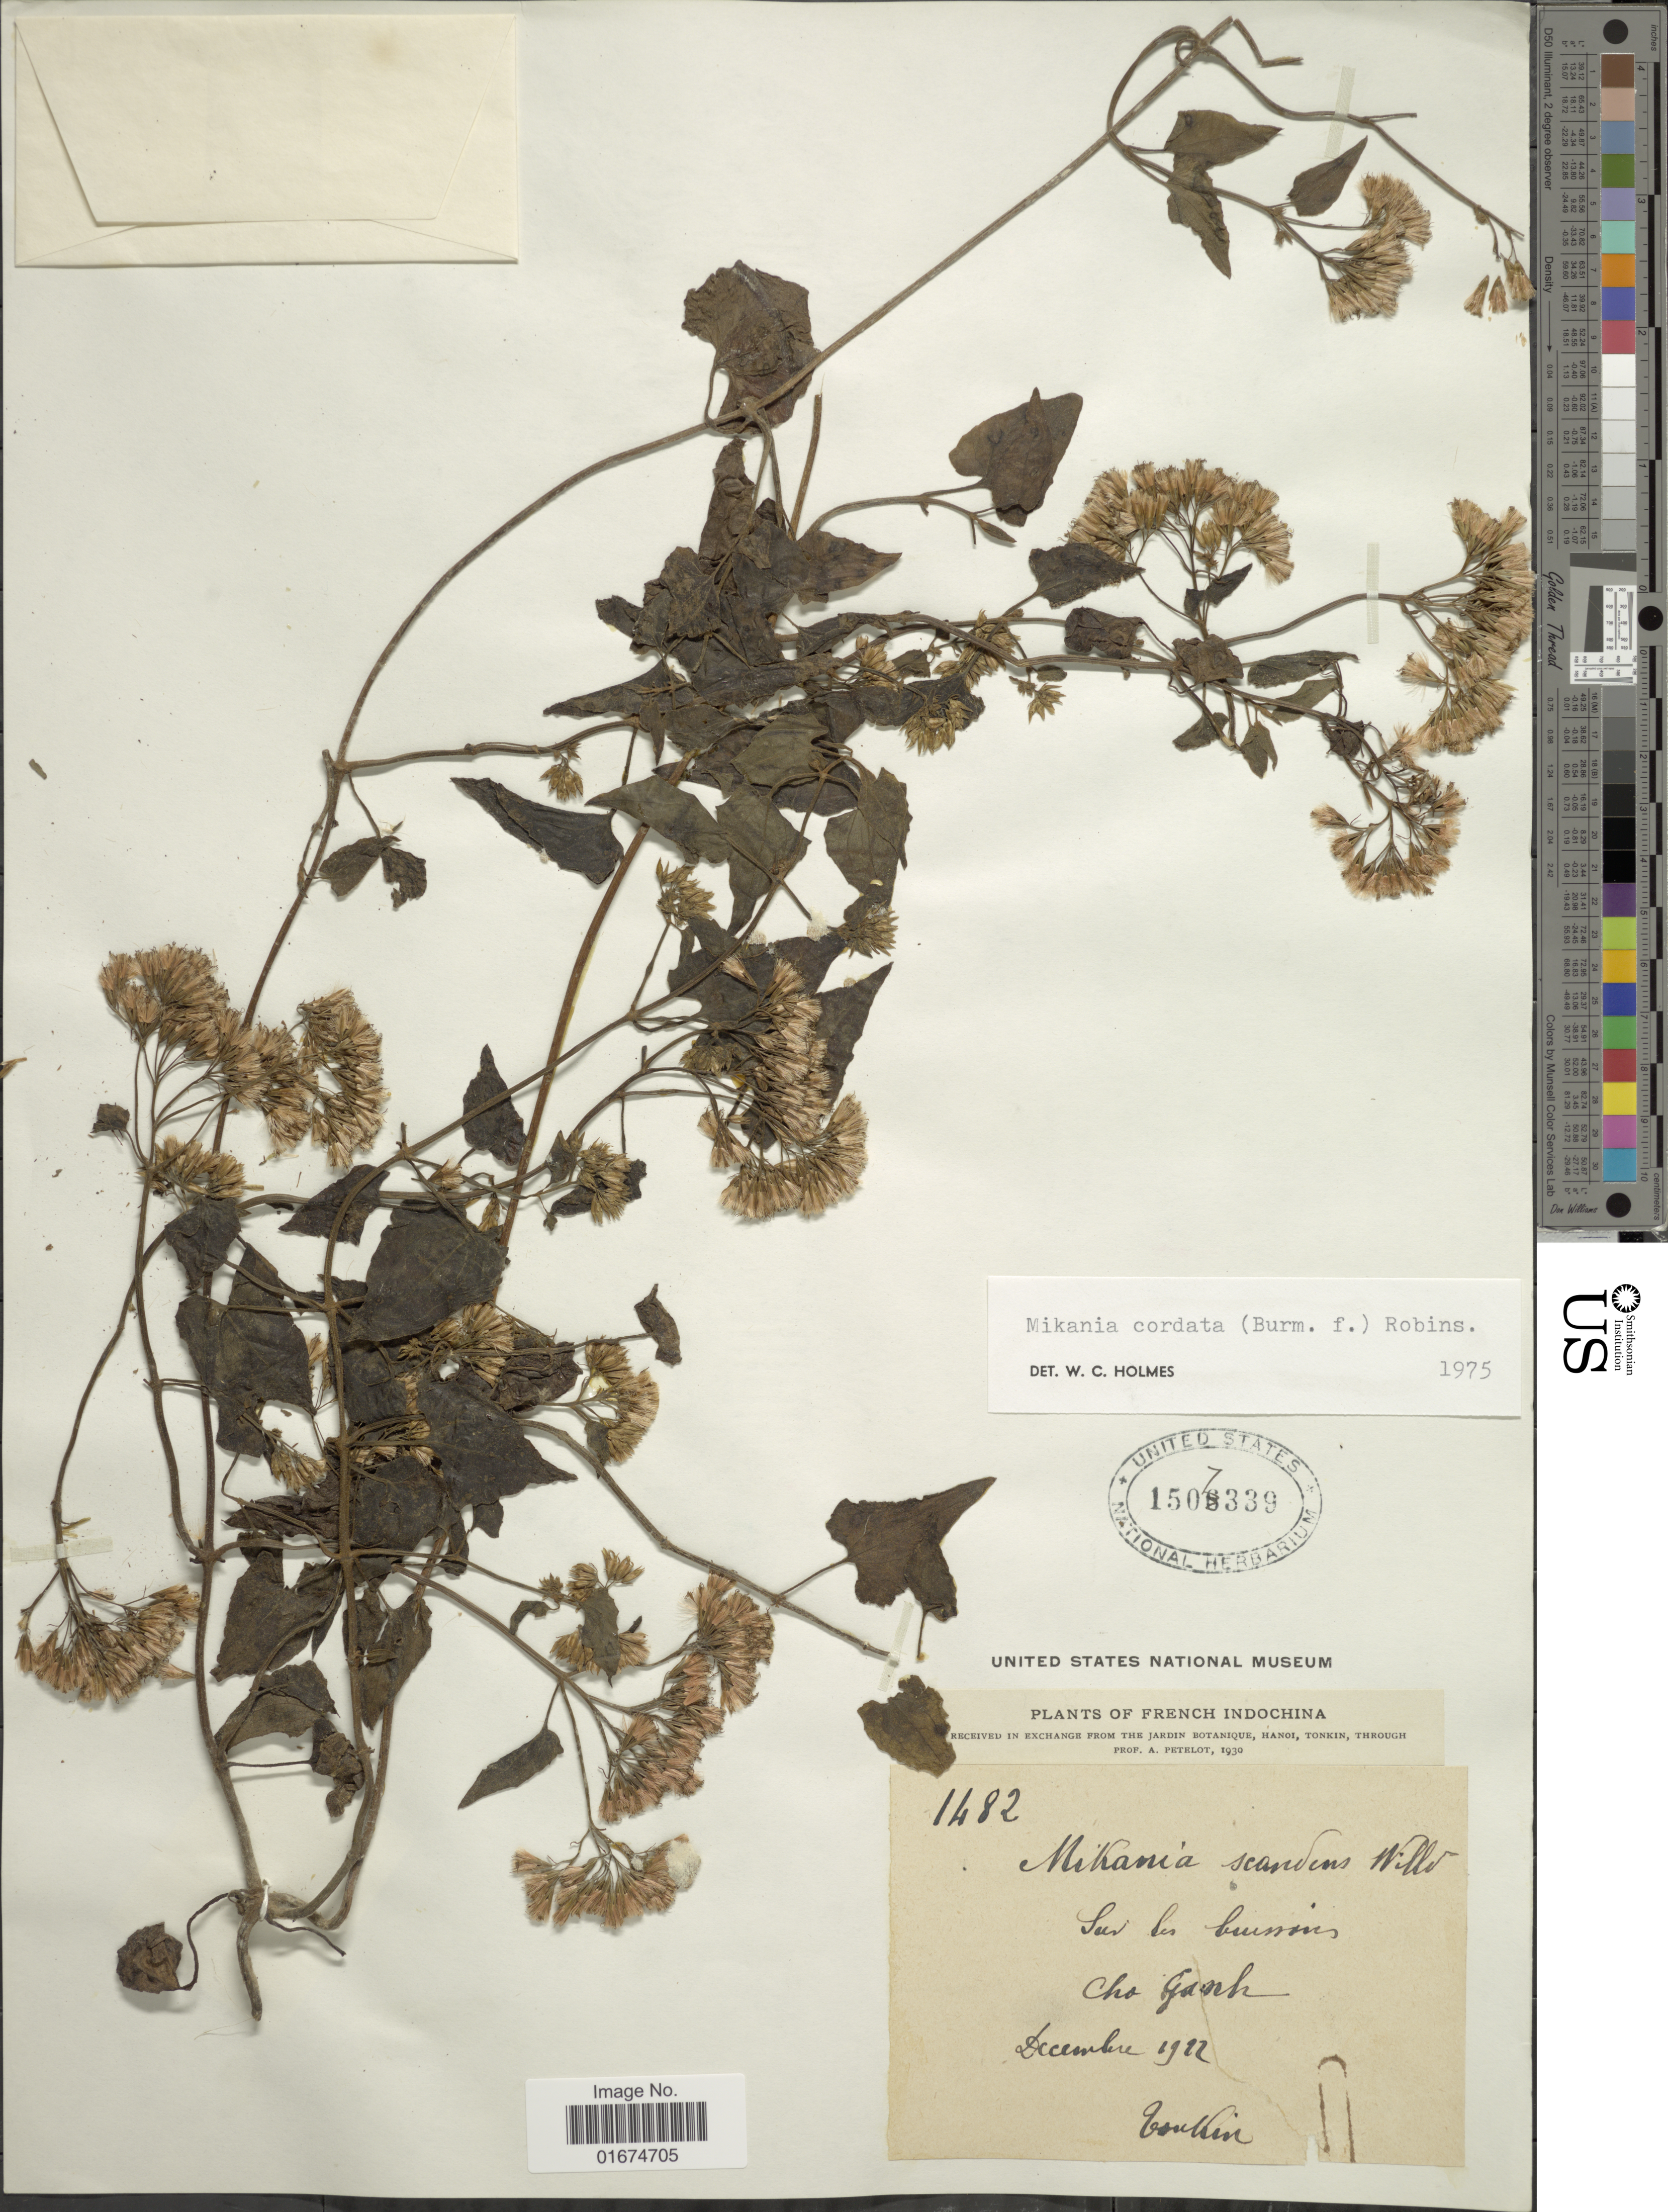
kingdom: Plantae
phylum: Tracheophyta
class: Magnoliopsida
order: Asterales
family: Asteraceae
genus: Mikania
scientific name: Mikania cordata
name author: (Burm. f.) B.L. Rob.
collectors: A. Petelot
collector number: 1482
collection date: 1922-12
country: Vietnam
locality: Tonkin. Sur les brussiers, Cho Ganh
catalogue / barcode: US 1507339